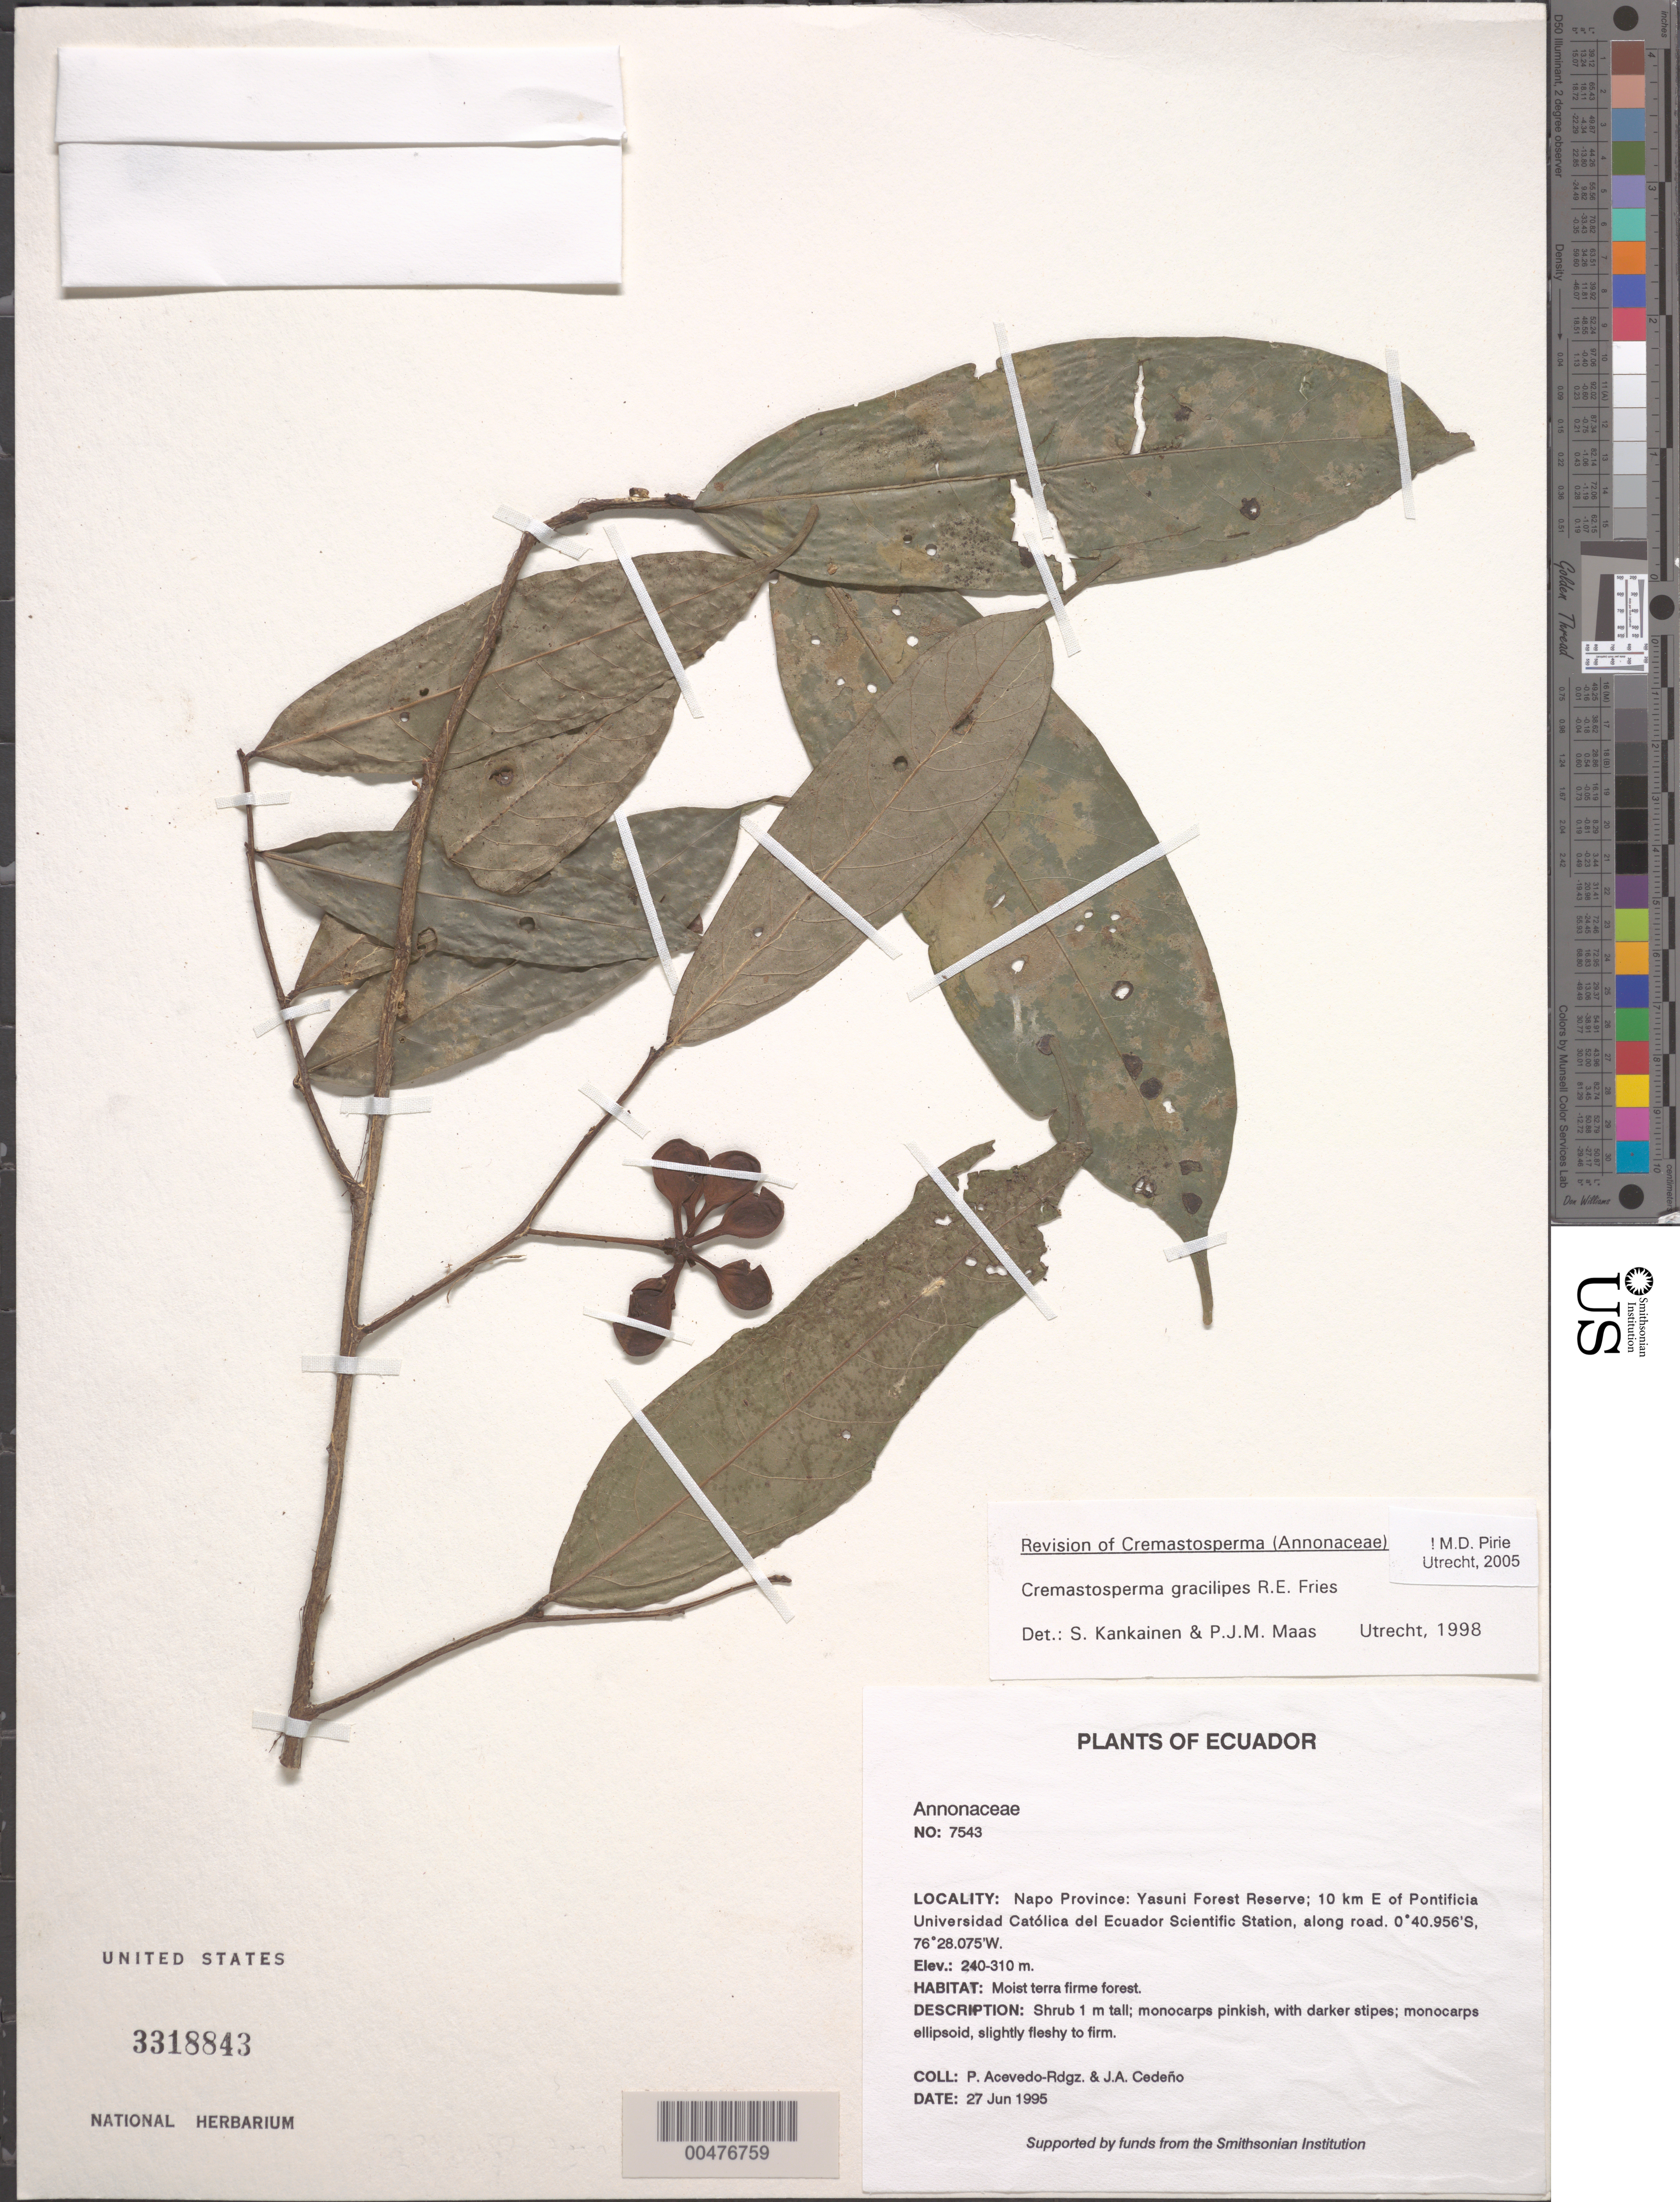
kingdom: Plantae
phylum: Tracheophyta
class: Magnoliopsida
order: Magnoliales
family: Annonaceae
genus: Cremastosperma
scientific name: Cremastosperma gracilipes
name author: R.E. Fr.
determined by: Kankainen, S.; Maas, P. J.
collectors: P. Acevedo-Rodr. & J. A. Cedeño M.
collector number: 7543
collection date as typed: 27 Jun 1995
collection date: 1995-06-27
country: Ecuador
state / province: Napo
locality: Napo Province: Yasuni Forest Reserve; 10 km E of Pontificia Universidad Católica del Ecuador Scientific Station along road.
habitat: Moist terra firme forest.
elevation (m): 240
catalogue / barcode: US 3318843